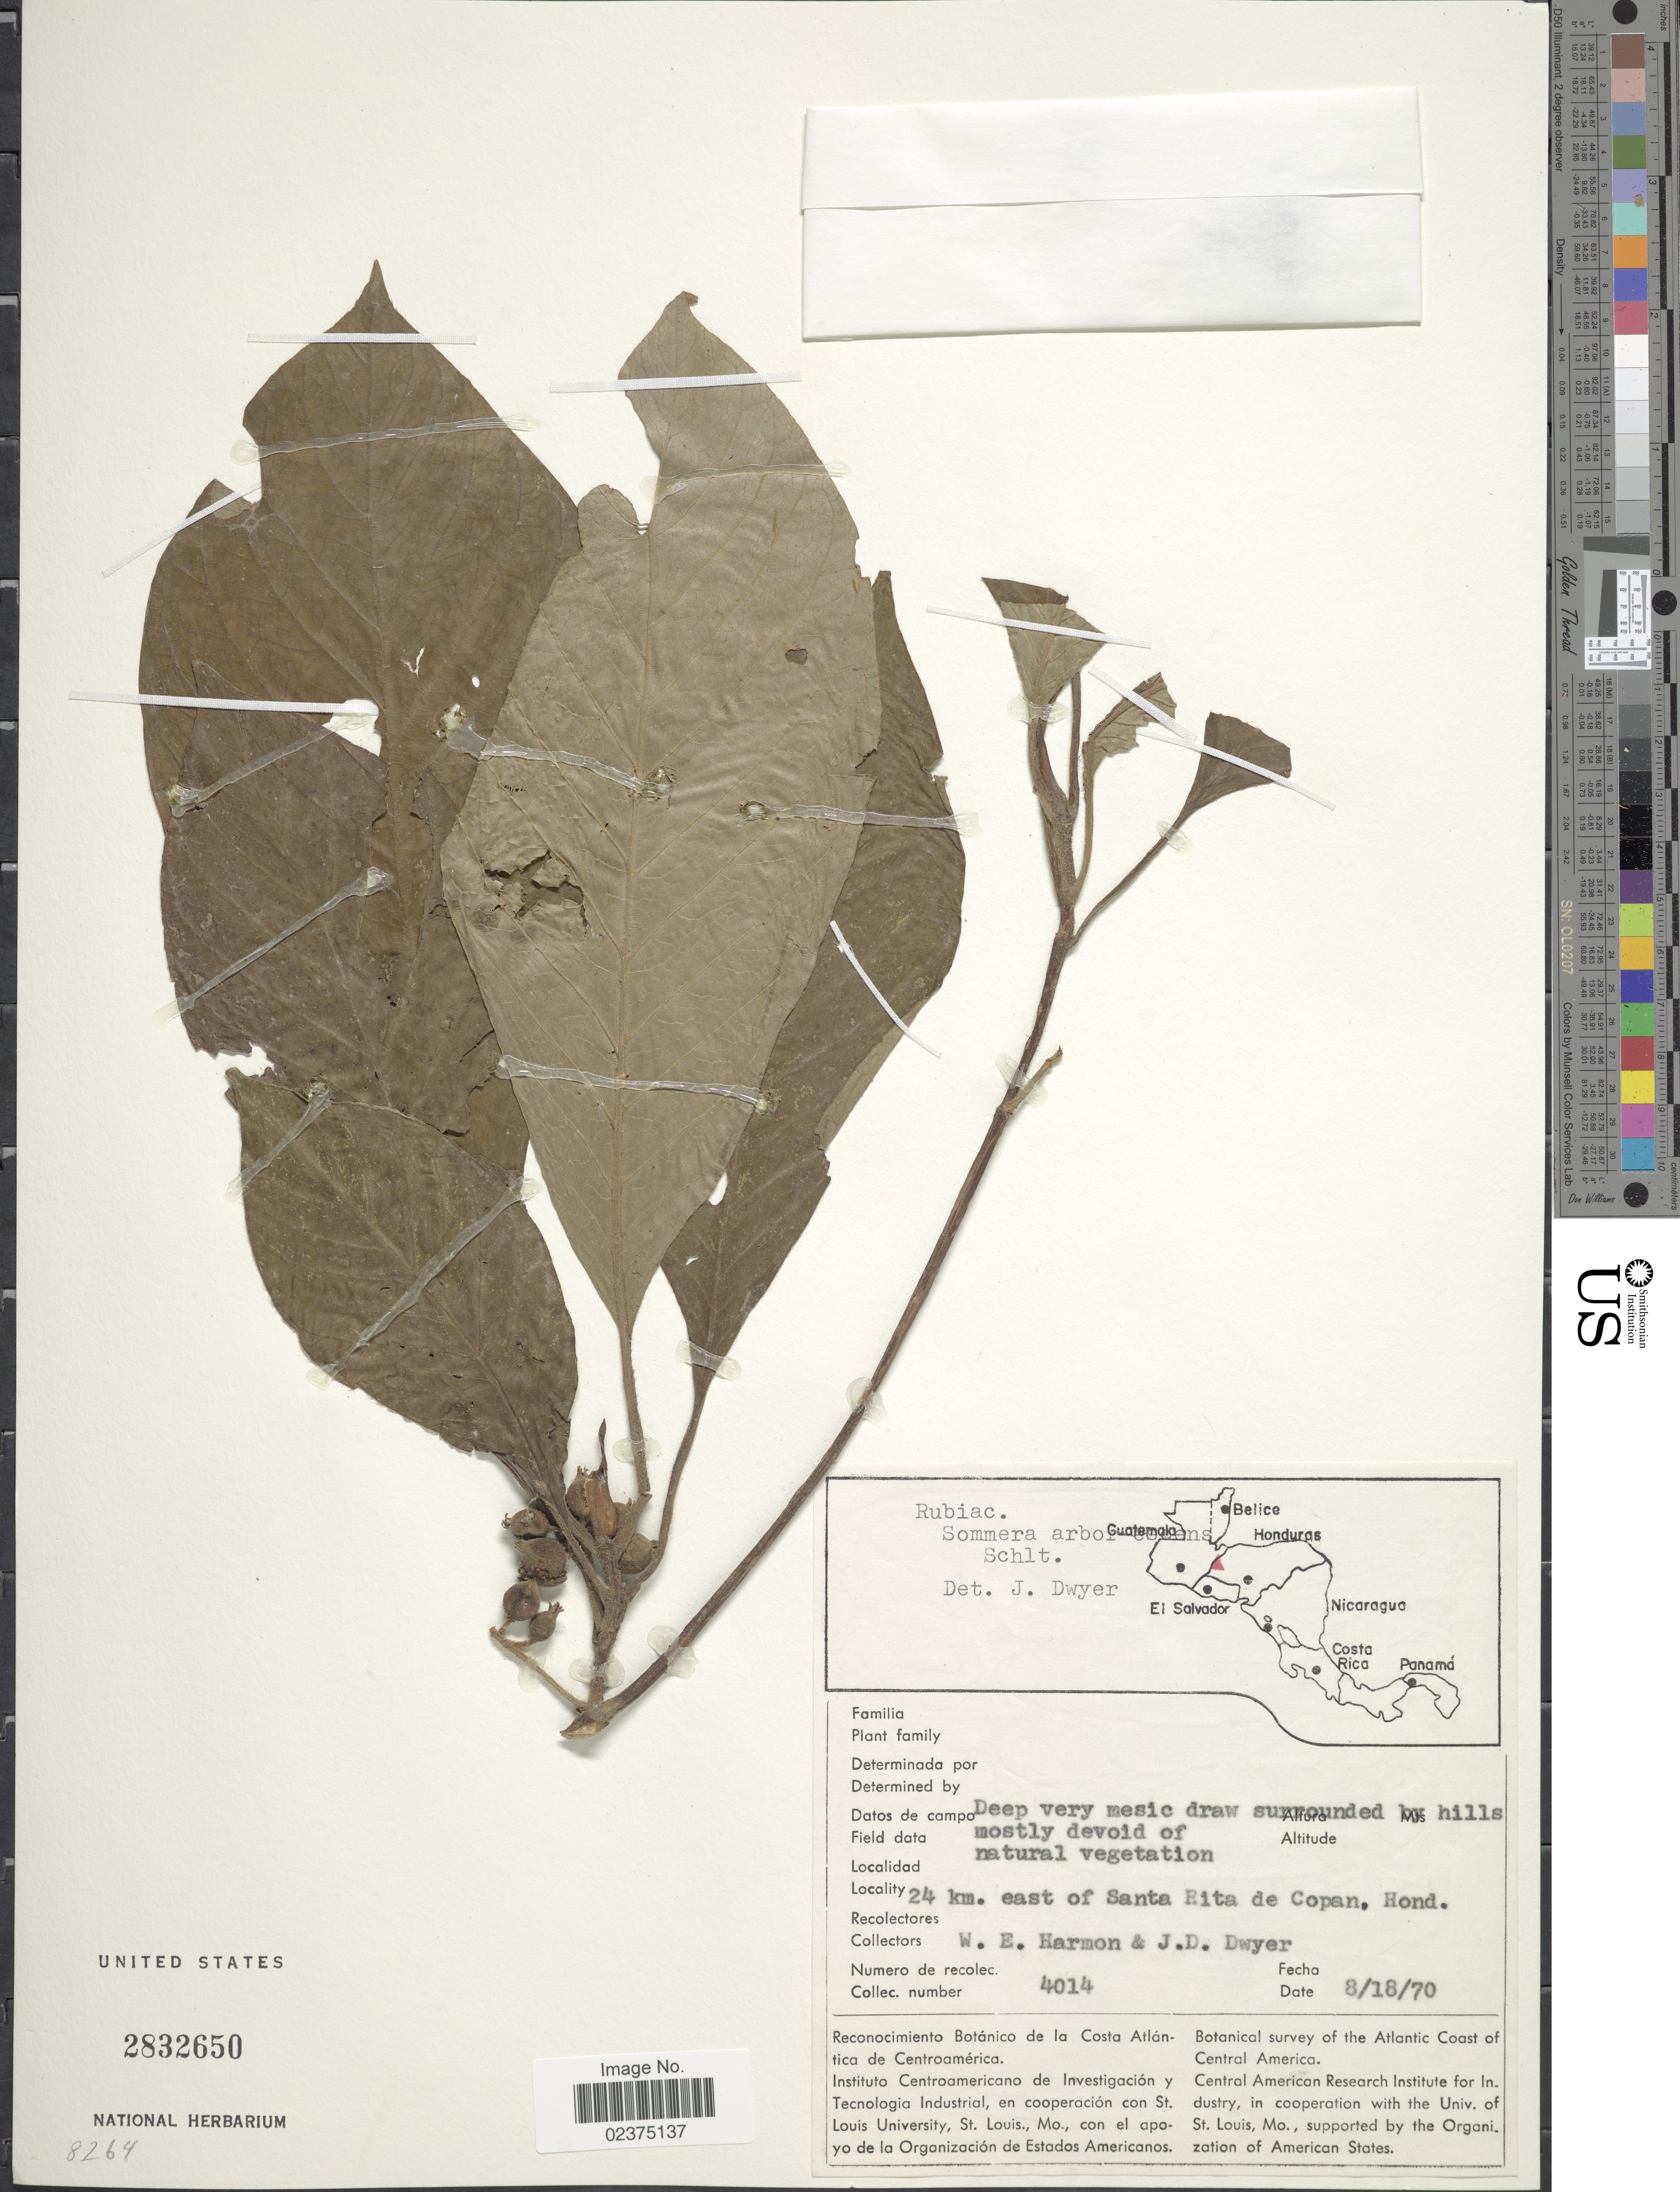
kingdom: Plantae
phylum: Tracheophyta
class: Magnoliopsida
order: Gentianales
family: Rubiaceae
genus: Sommera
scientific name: Sommera arborescens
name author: Schltdl.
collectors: W. E. Harmon & J. D. Dwyer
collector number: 4014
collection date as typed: Transcribed d/m/y: 18/8/70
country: Honduras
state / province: Copán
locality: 24 km. east of Santa Rita de Copan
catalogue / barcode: US 2832650